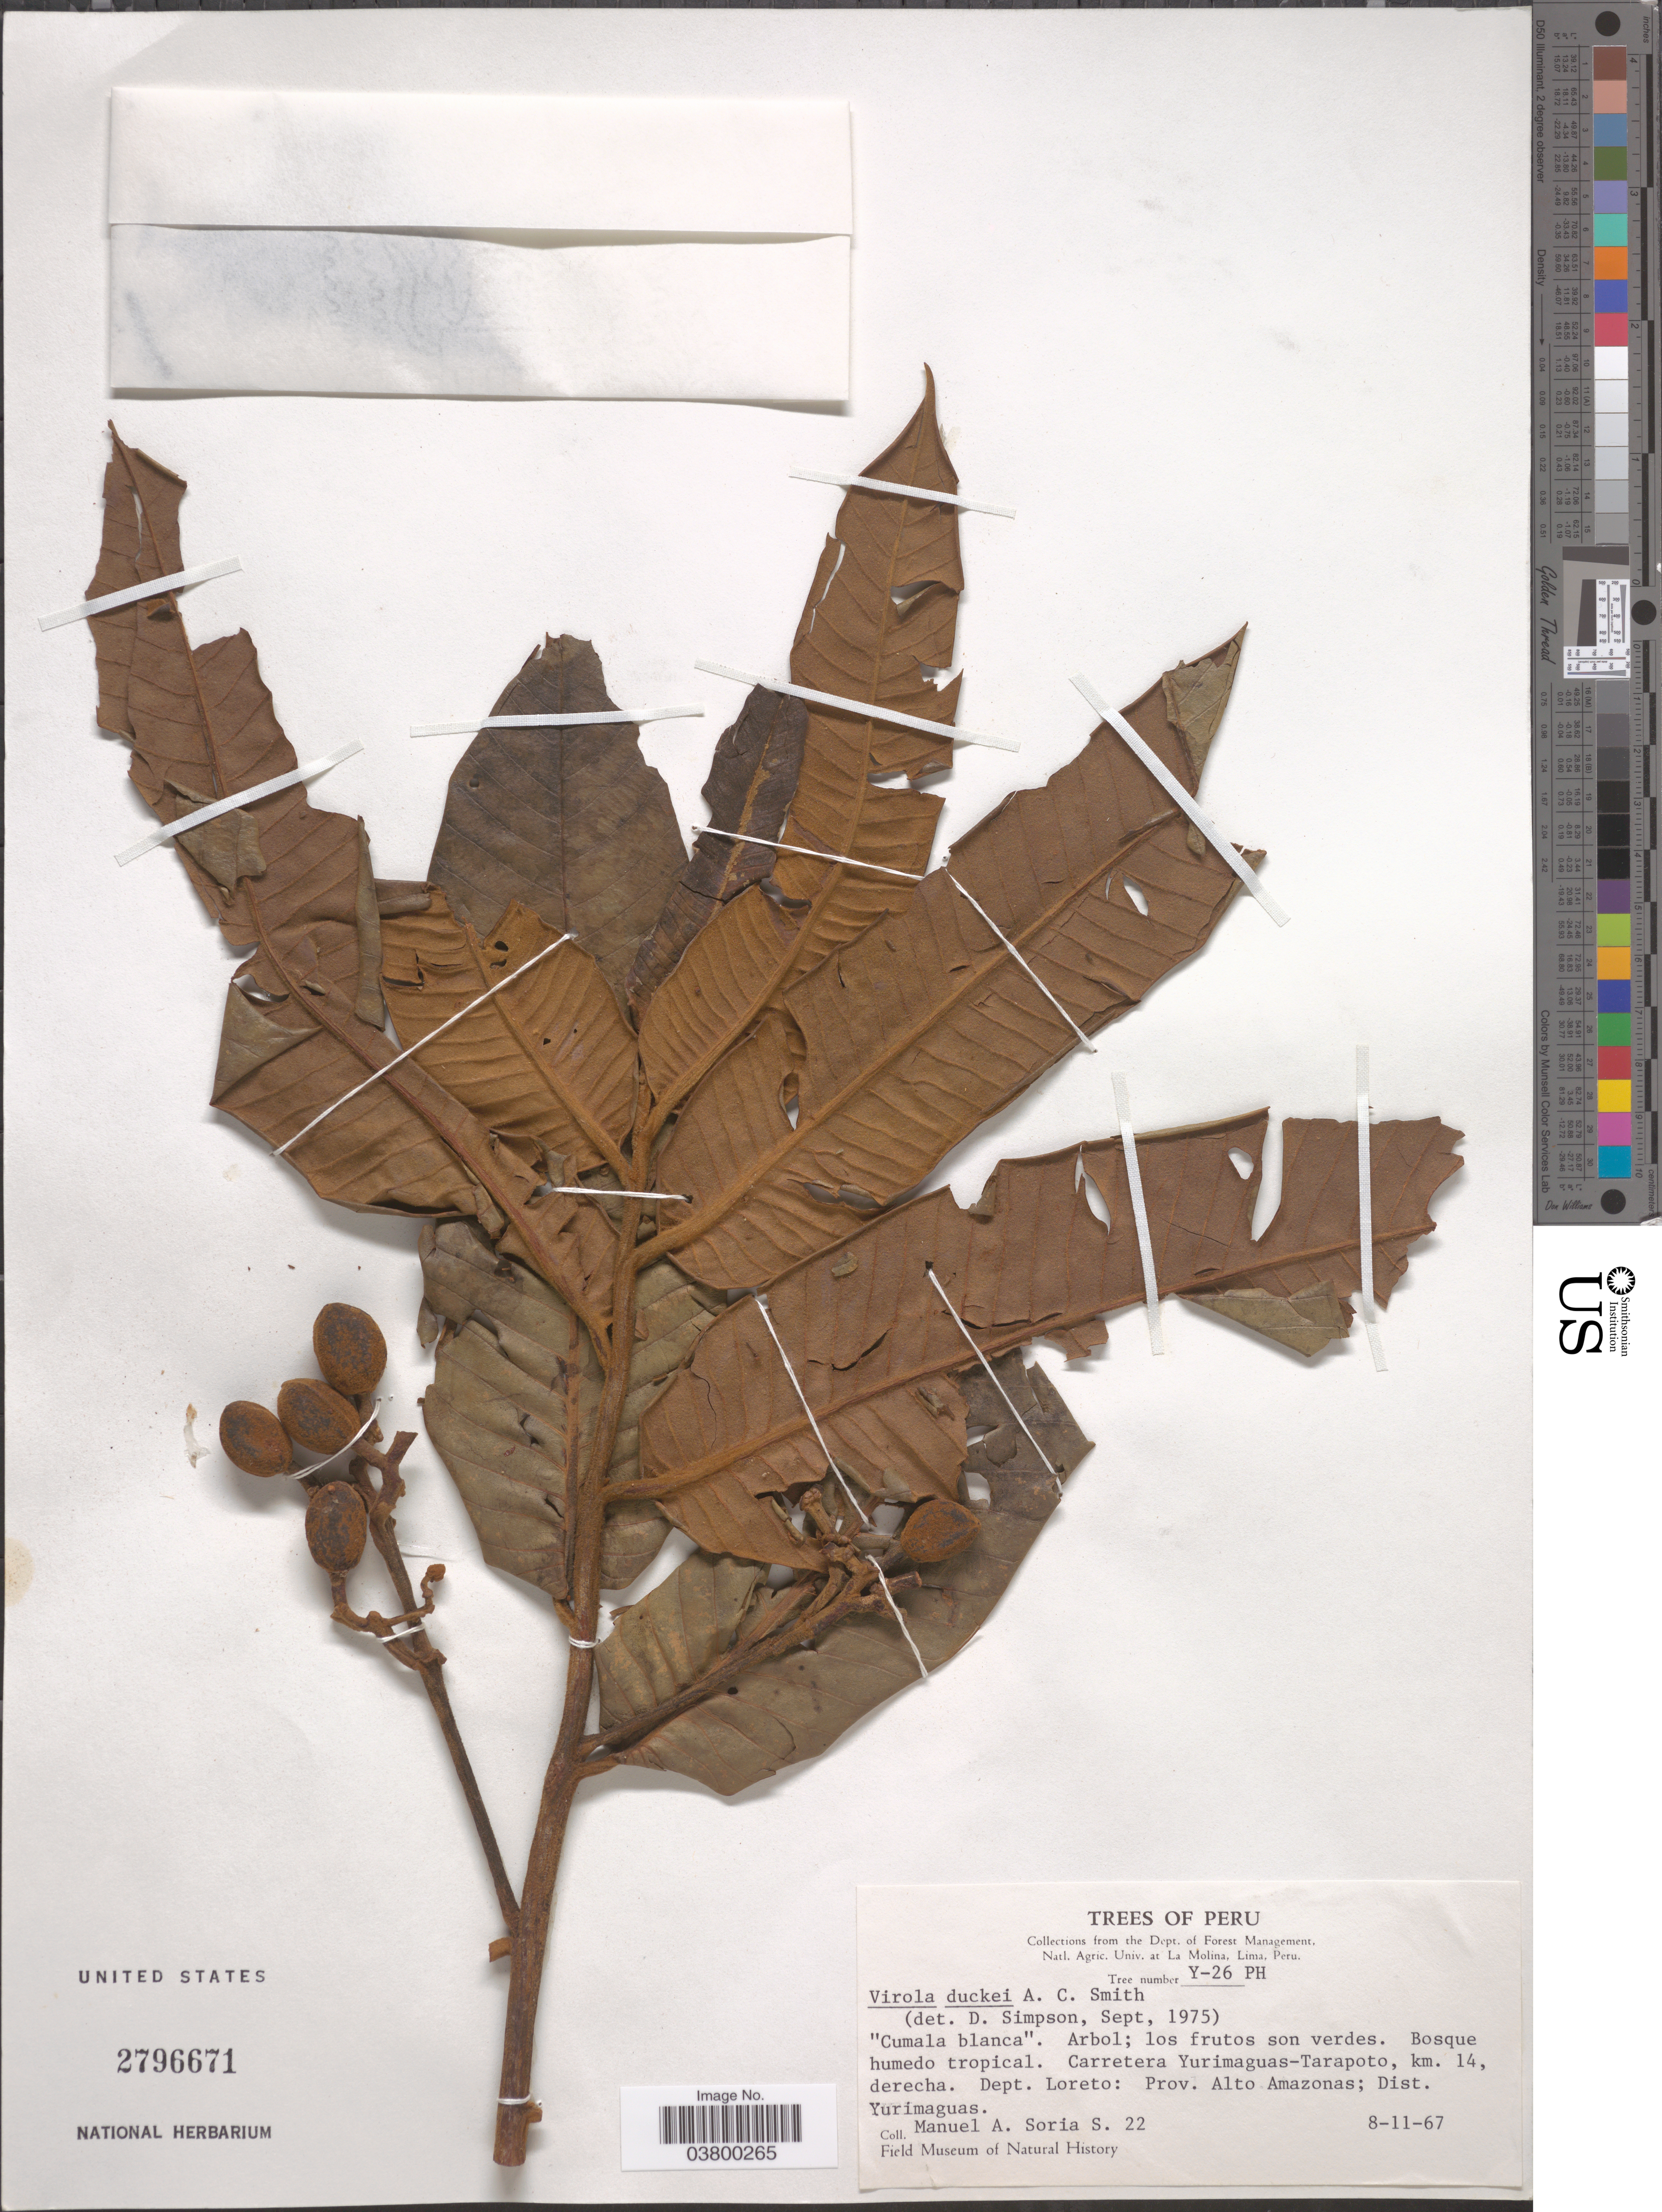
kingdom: Plantae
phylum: Tracheophyta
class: Magnoliopsida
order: Magnoliales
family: Myristicaceae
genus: Virola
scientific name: Virola duckei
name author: A.C. Sm.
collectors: M. Soria S.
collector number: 22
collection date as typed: Transcribed d/m/y: 8/11/67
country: Peru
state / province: Loreto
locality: Carretera Yurimaguas-Tarapoto, km. 14, derecha. Dept. Loreto: Prov. Alto Amazonas; Dist. Yurimaguas.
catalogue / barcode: US 2796671